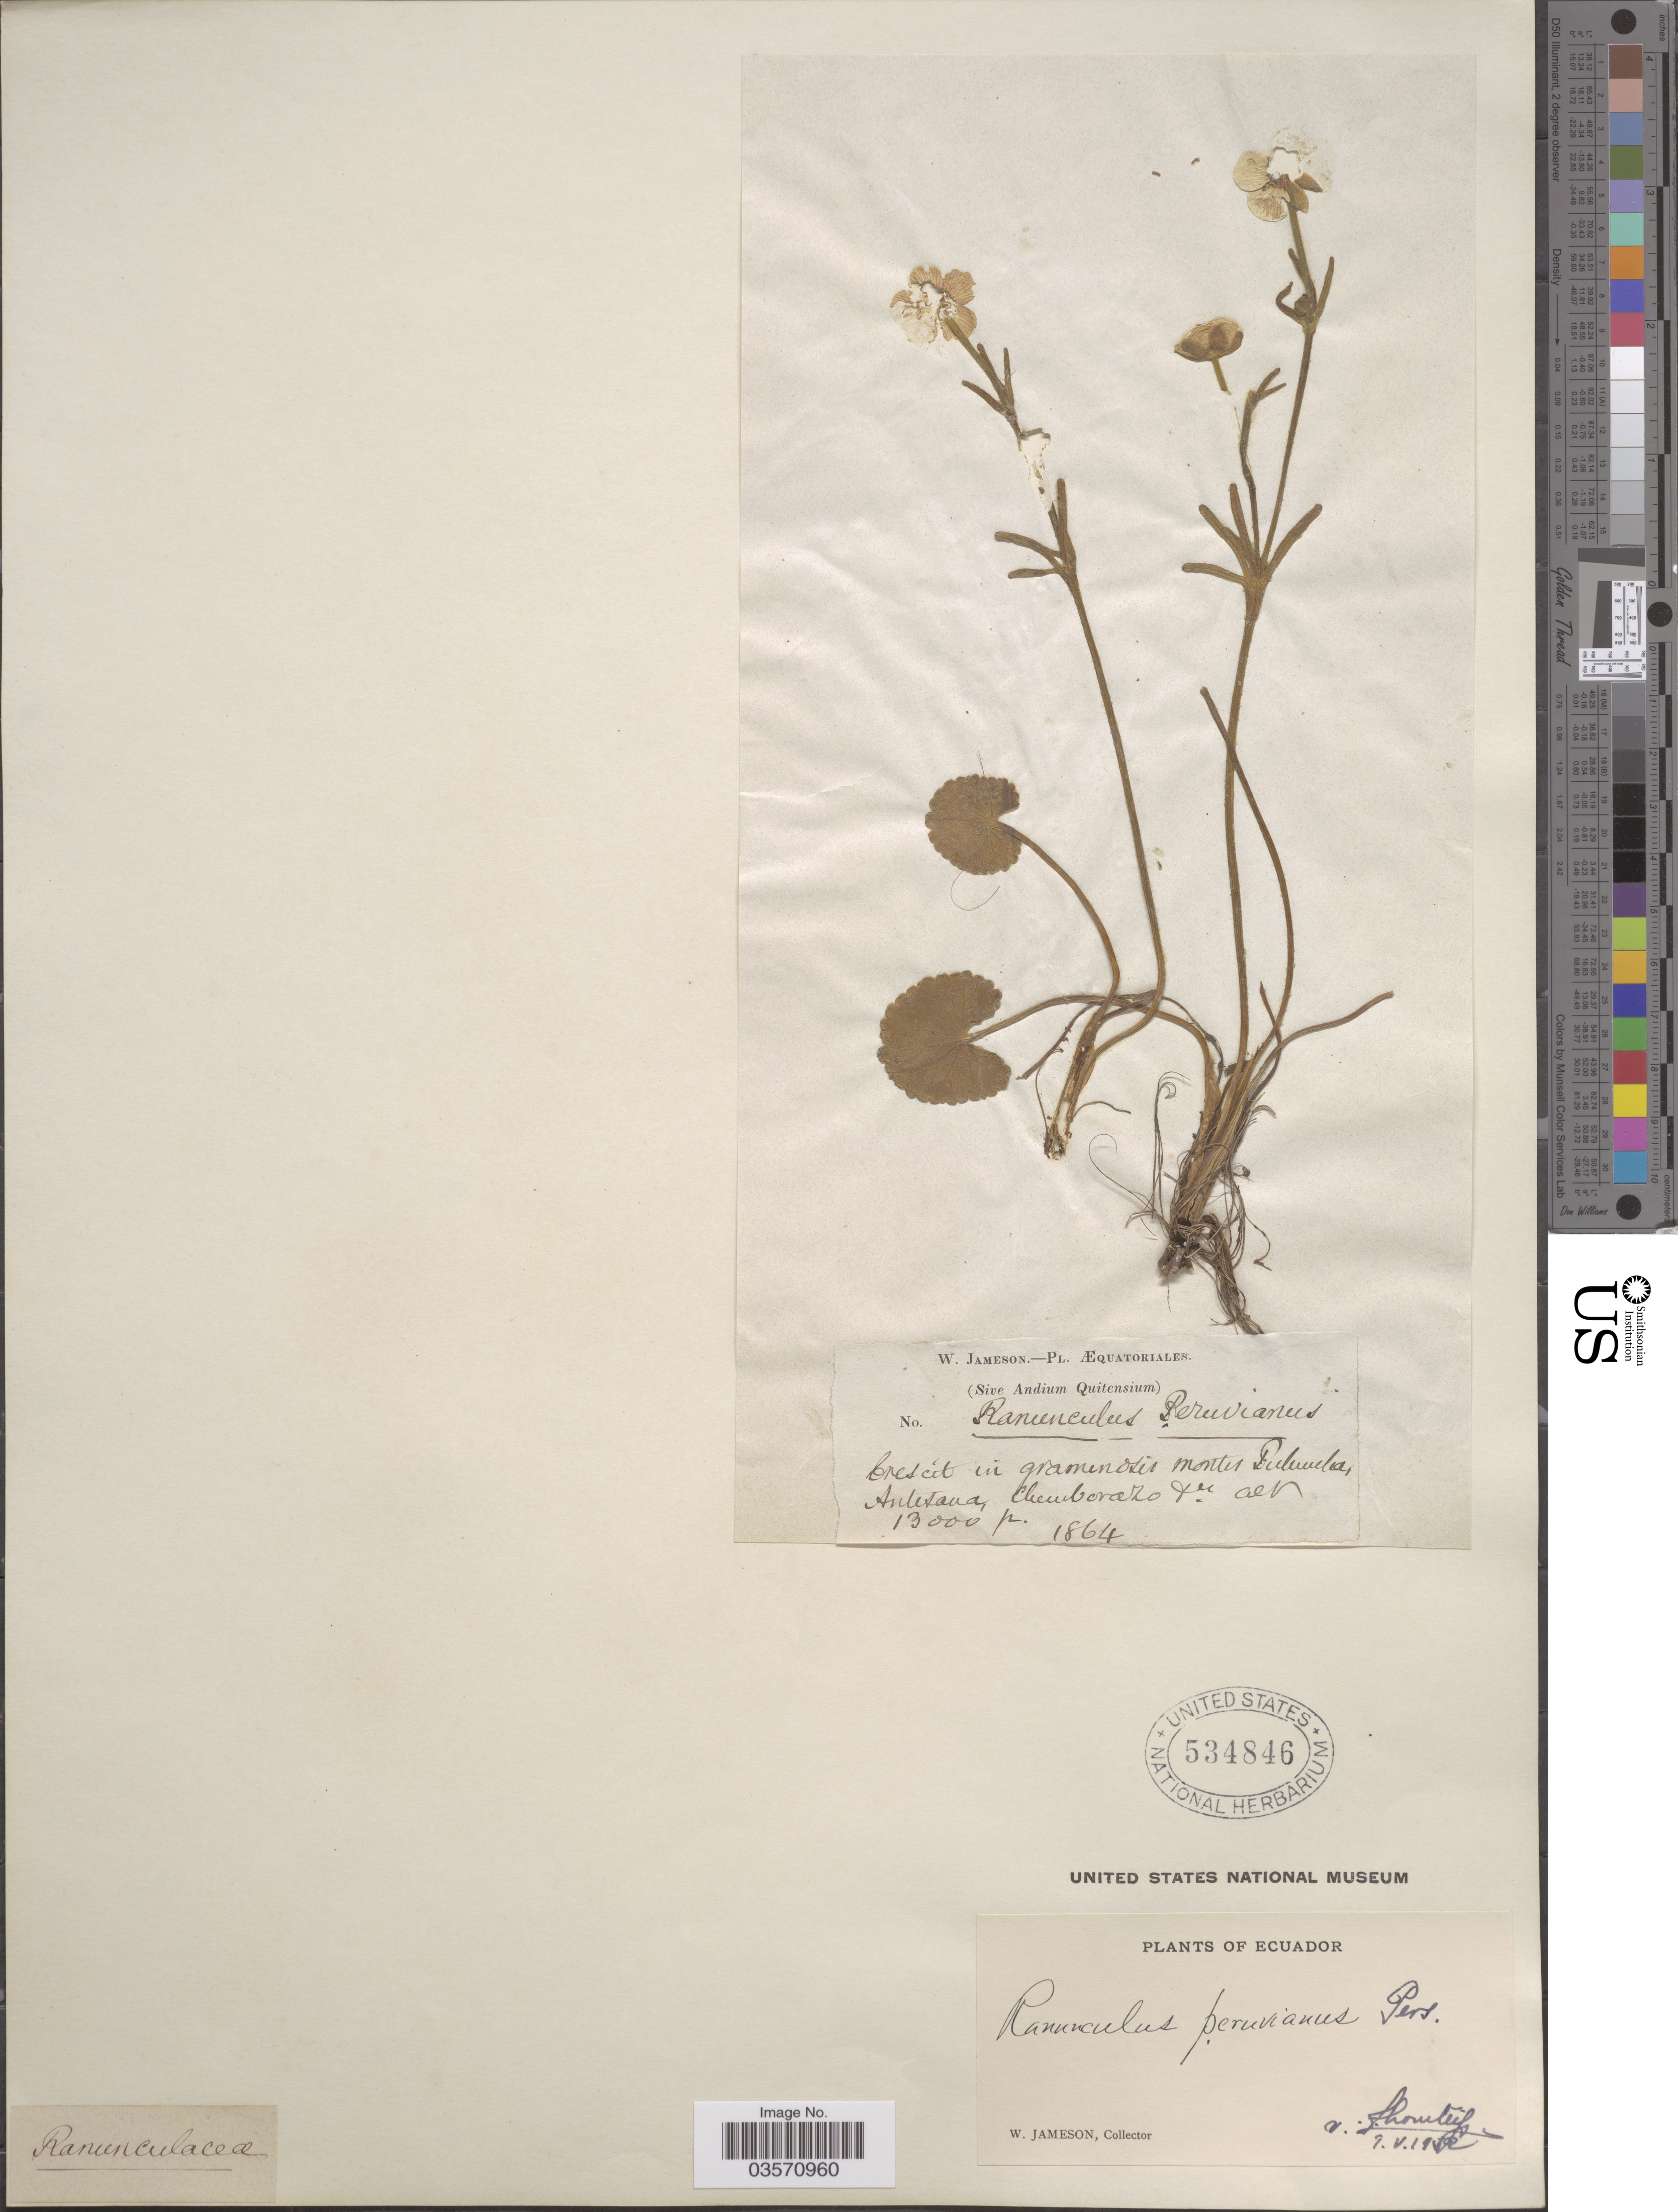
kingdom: Plantae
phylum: Tracheophyta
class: Magnoliopsida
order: Ranunculales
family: Ranunculaceae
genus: Ranunculus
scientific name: Ranunculus peruvianus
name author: Pers.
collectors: W. Jameson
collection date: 1864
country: Ecuador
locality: Æquatoriales. Crescit in graminosis montes Pichincha, Antesana, Chimborazo.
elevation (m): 3962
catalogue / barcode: US 534846